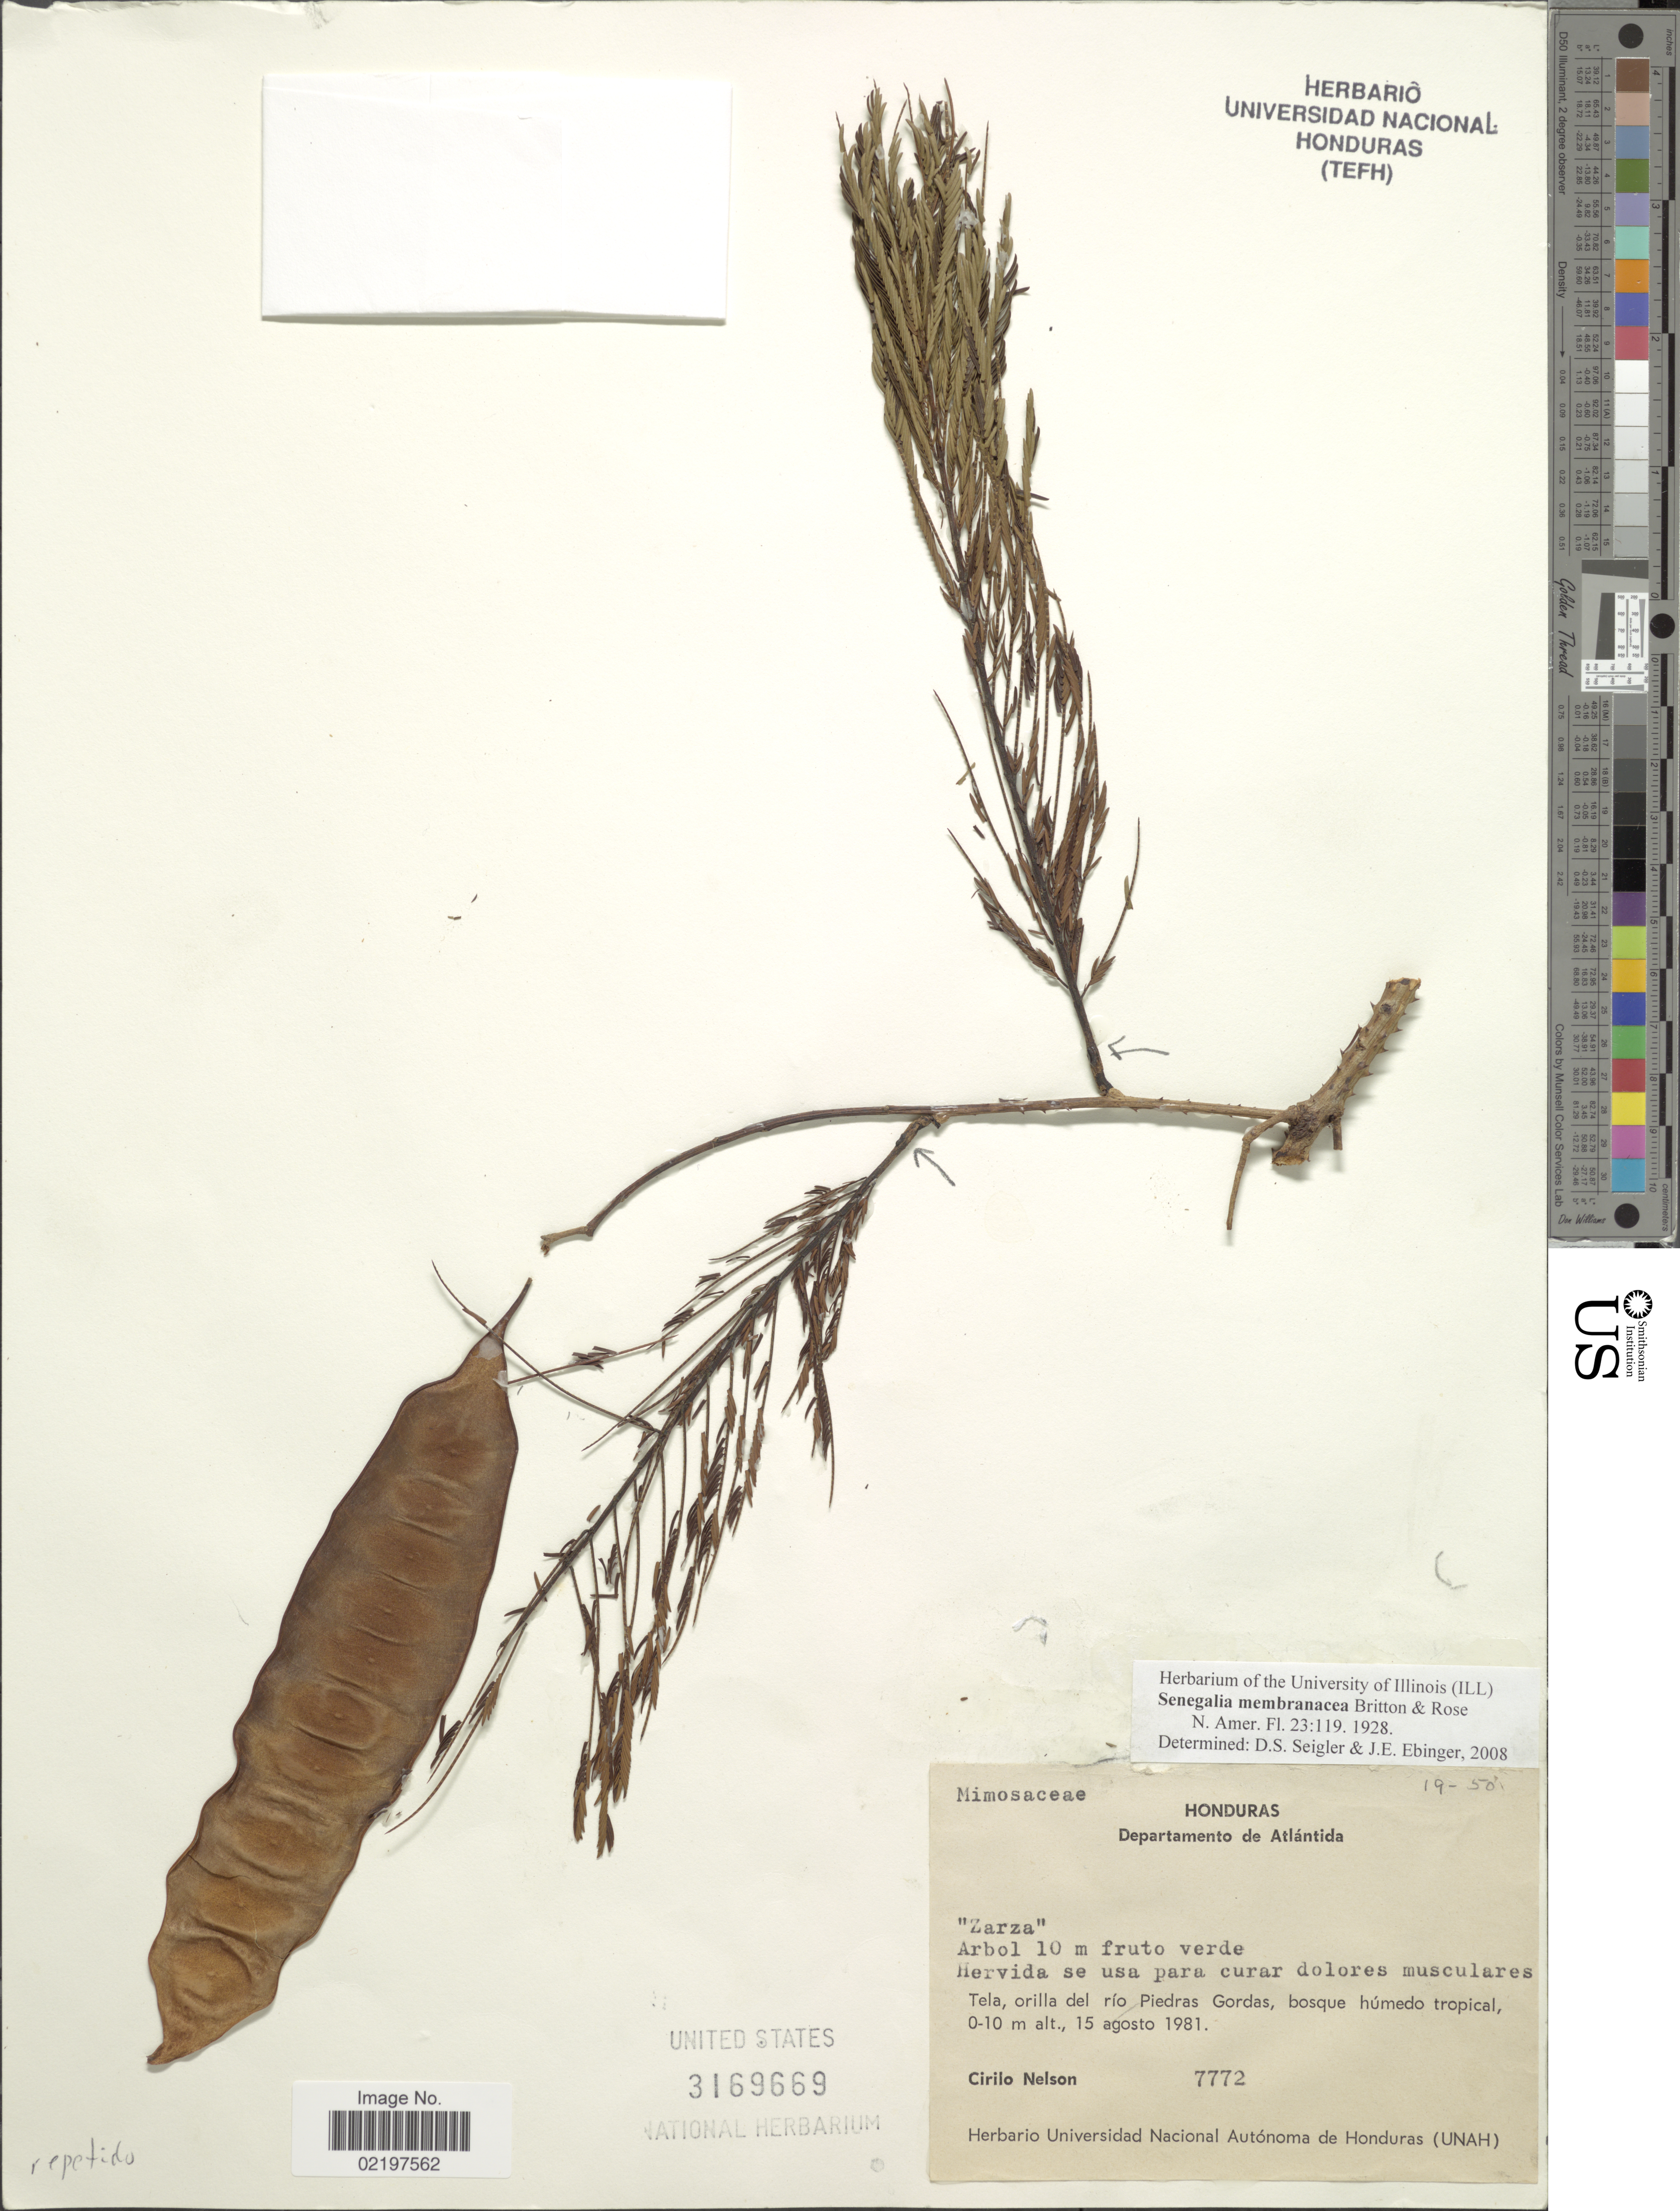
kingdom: Plantae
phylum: Tracheophyta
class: Magnoliopsida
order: Fabales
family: Fabaceae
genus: Senegalia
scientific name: Senegalia membranacea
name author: Britton & Rose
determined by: Ebinger, J. E.; Seigler, David S.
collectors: C. Nelson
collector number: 7772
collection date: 1981-08-15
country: Honduras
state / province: Atlántida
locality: Tela, orilla del río Piedras Gordas, bosque húmedo tropical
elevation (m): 0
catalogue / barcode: US 3169669